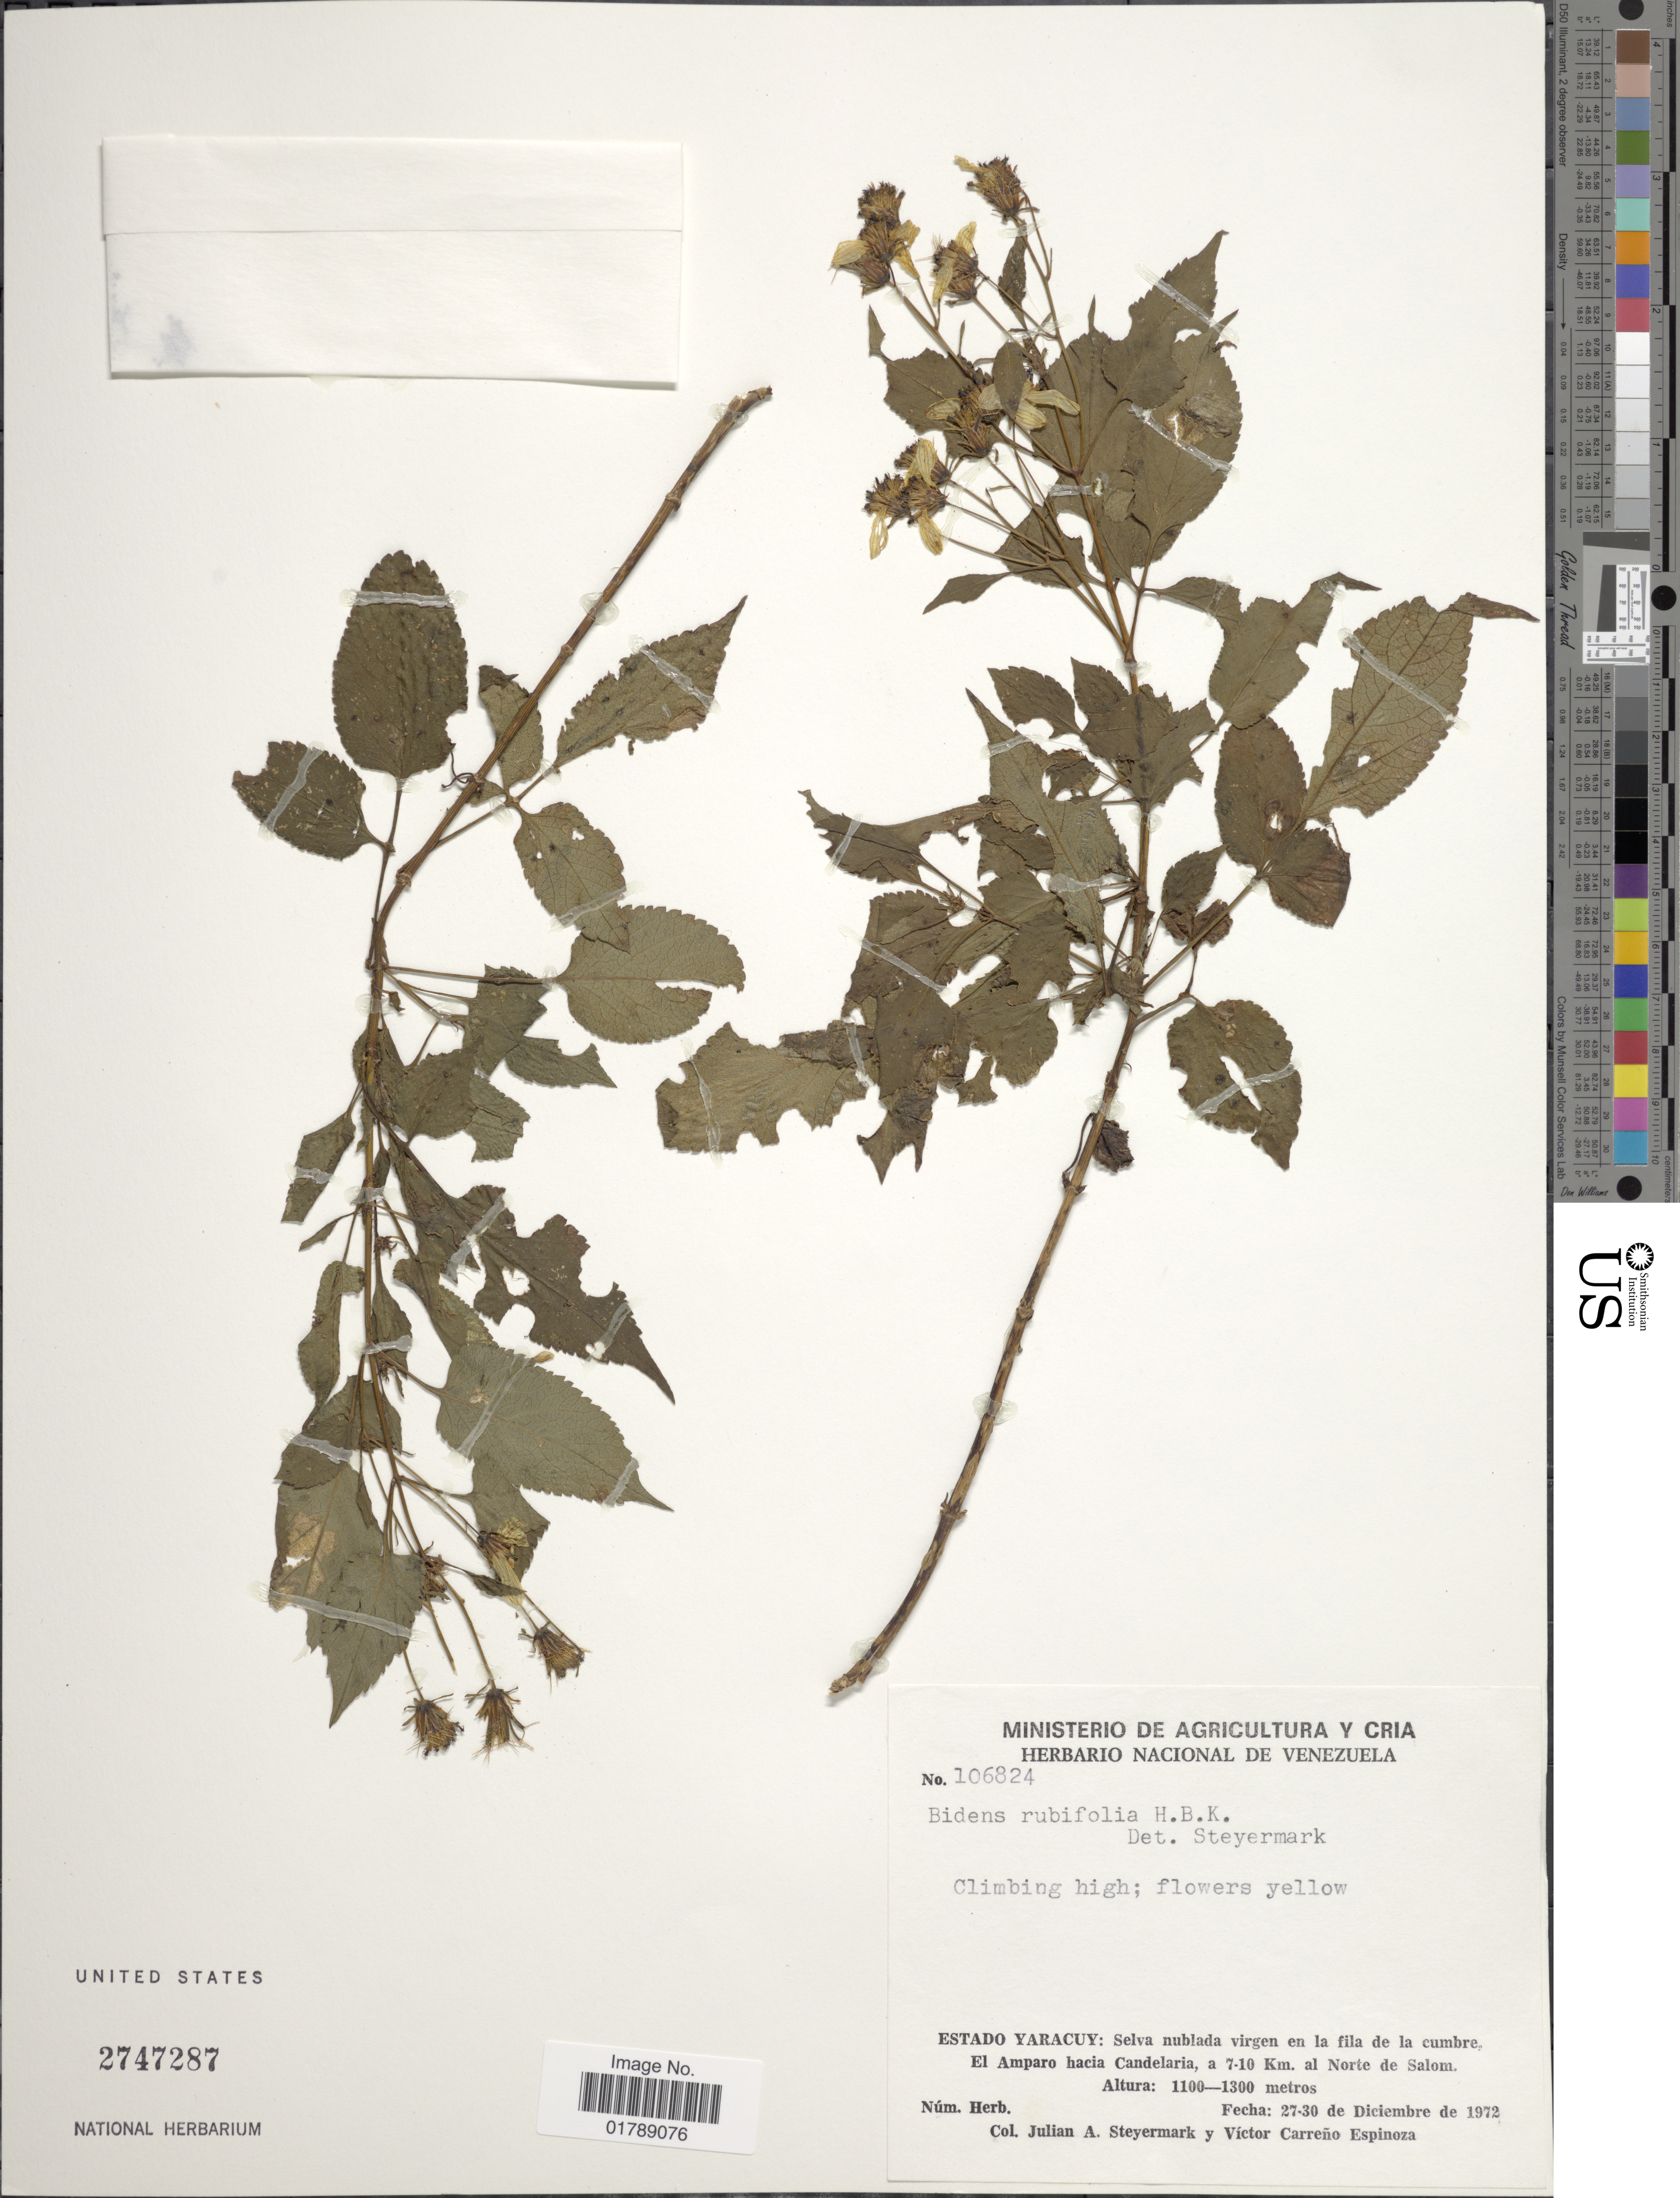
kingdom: Plantae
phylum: Tracheophyta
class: Magnoliopsida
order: Asterales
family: Asteraceae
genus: Bidens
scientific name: Bidens squarrosa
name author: Kunth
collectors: J. Steyermark & V. Carreño E.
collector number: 106824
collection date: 1972-12-27/1972-12-30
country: Venezuela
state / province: Yaracuy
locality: El Amparo hacia Candelaria, a 7-10 Km. al Norte de Salom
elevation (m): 1100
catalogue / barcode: US 2747287